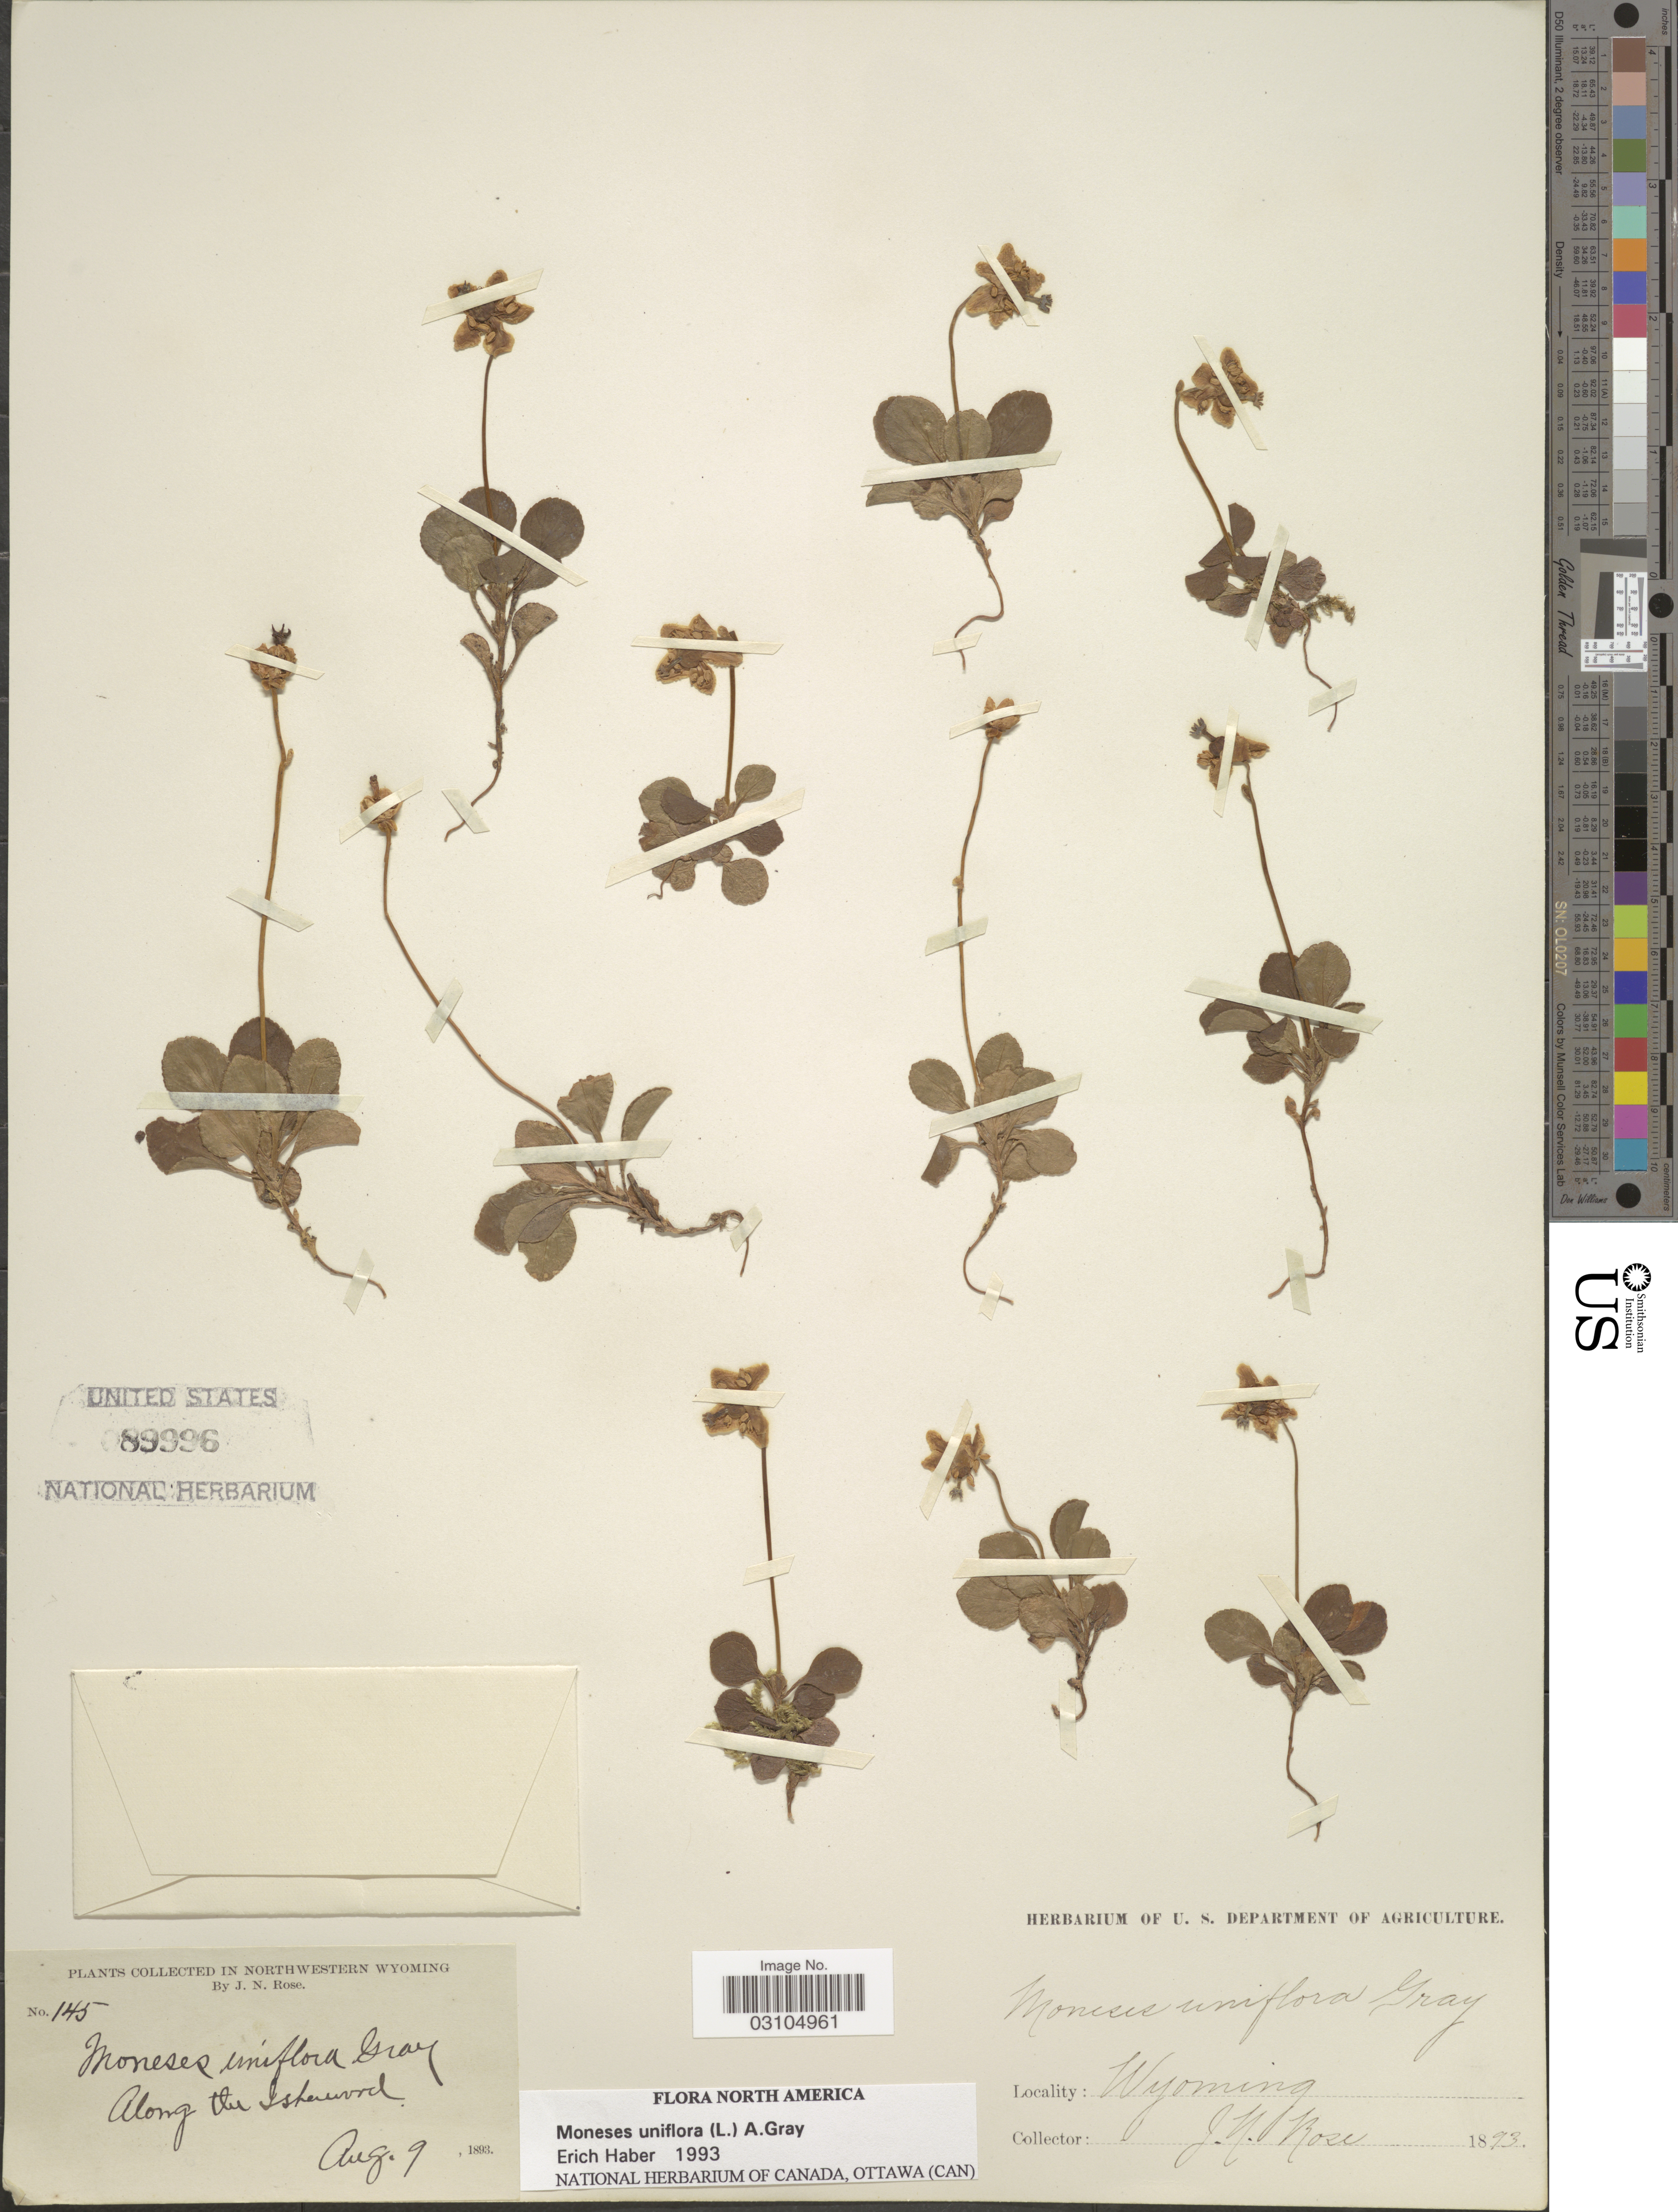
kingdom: Plantae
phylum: Tracheophyta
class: Magnoliopsida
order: Ericales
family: Ericaceae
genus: Moneses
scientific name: Moneses uniflora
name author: (L.) A. Gray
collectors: J. N. Rose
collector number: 145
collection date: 1893-08-09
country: United States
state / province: Wyoming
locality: In Northwestern Wyoming, Along the Isherwood.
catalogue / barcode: US 89996